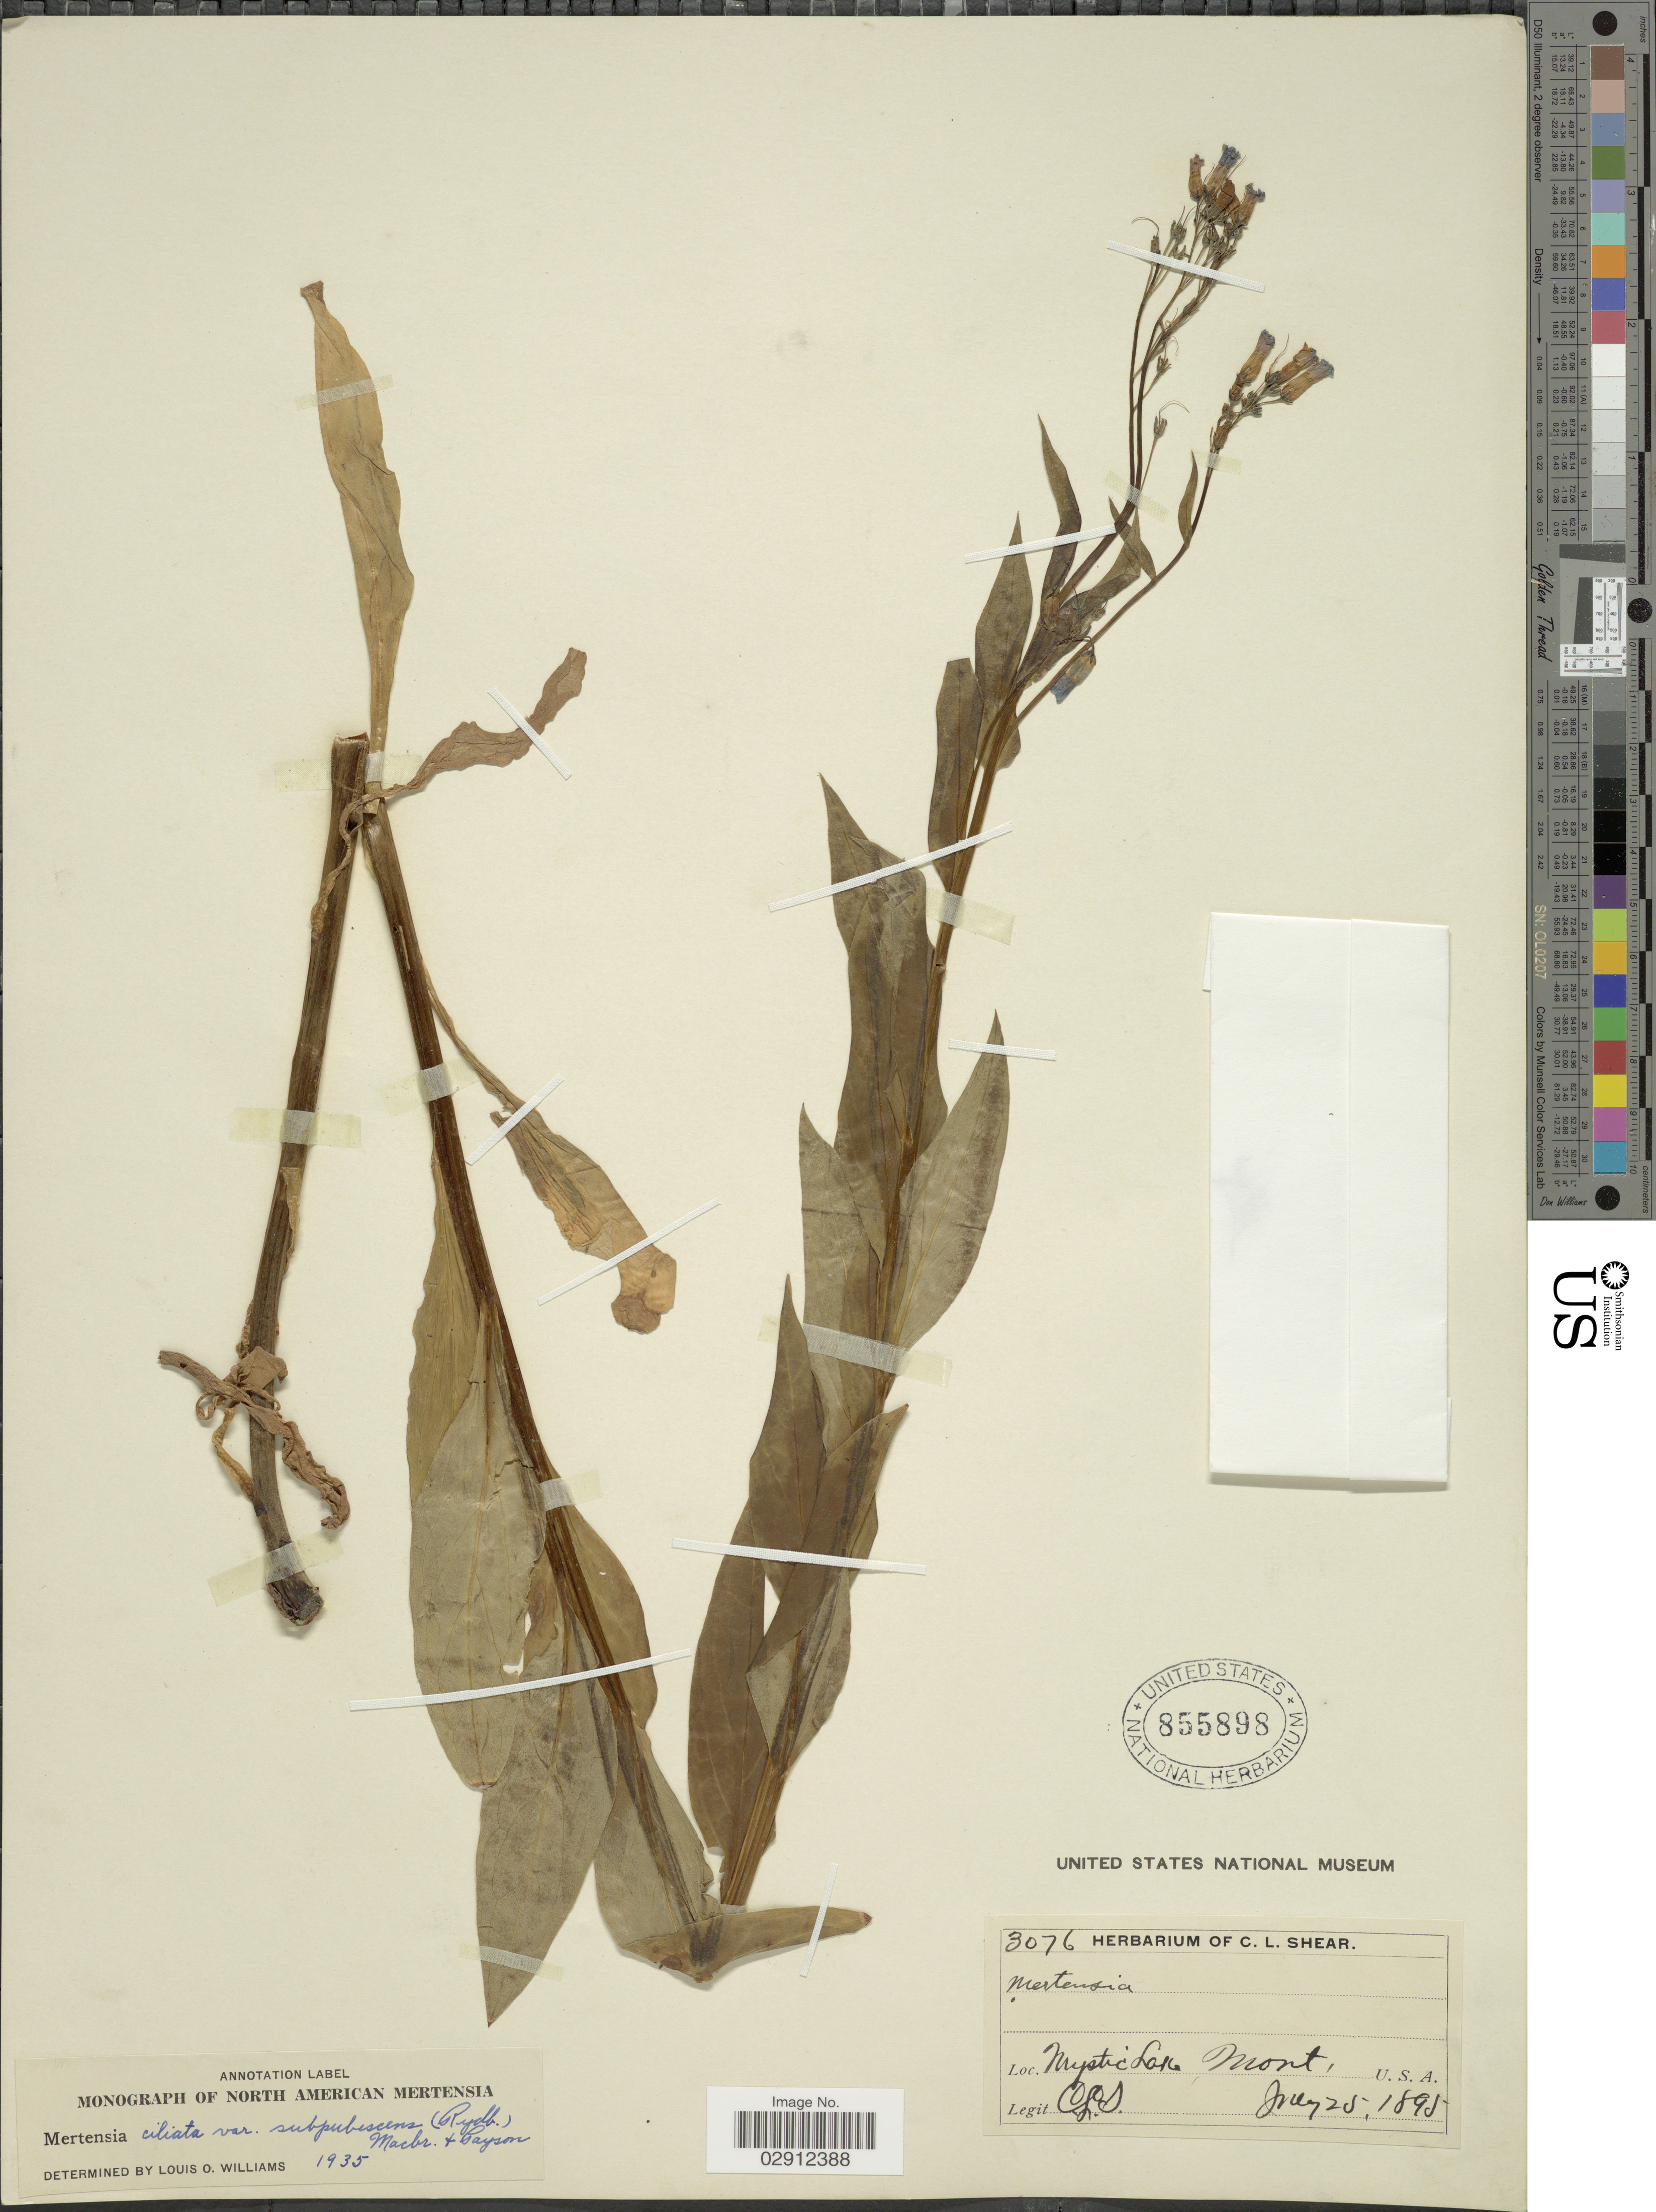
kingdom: Plantae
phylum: Tracheophyta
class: Magnoliopsida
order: Boraginales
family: Boraginaceae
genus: Mertensia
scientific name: Mertensia ciliata var. subpubescens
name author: (Rydb.) J.F. Macbr. & Payson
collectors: C. L. Shear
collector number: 3076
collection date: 1895-07-25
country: United States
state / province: Montana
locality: Mystic Lake. Mont. U.S.A.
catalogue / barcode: US 855898